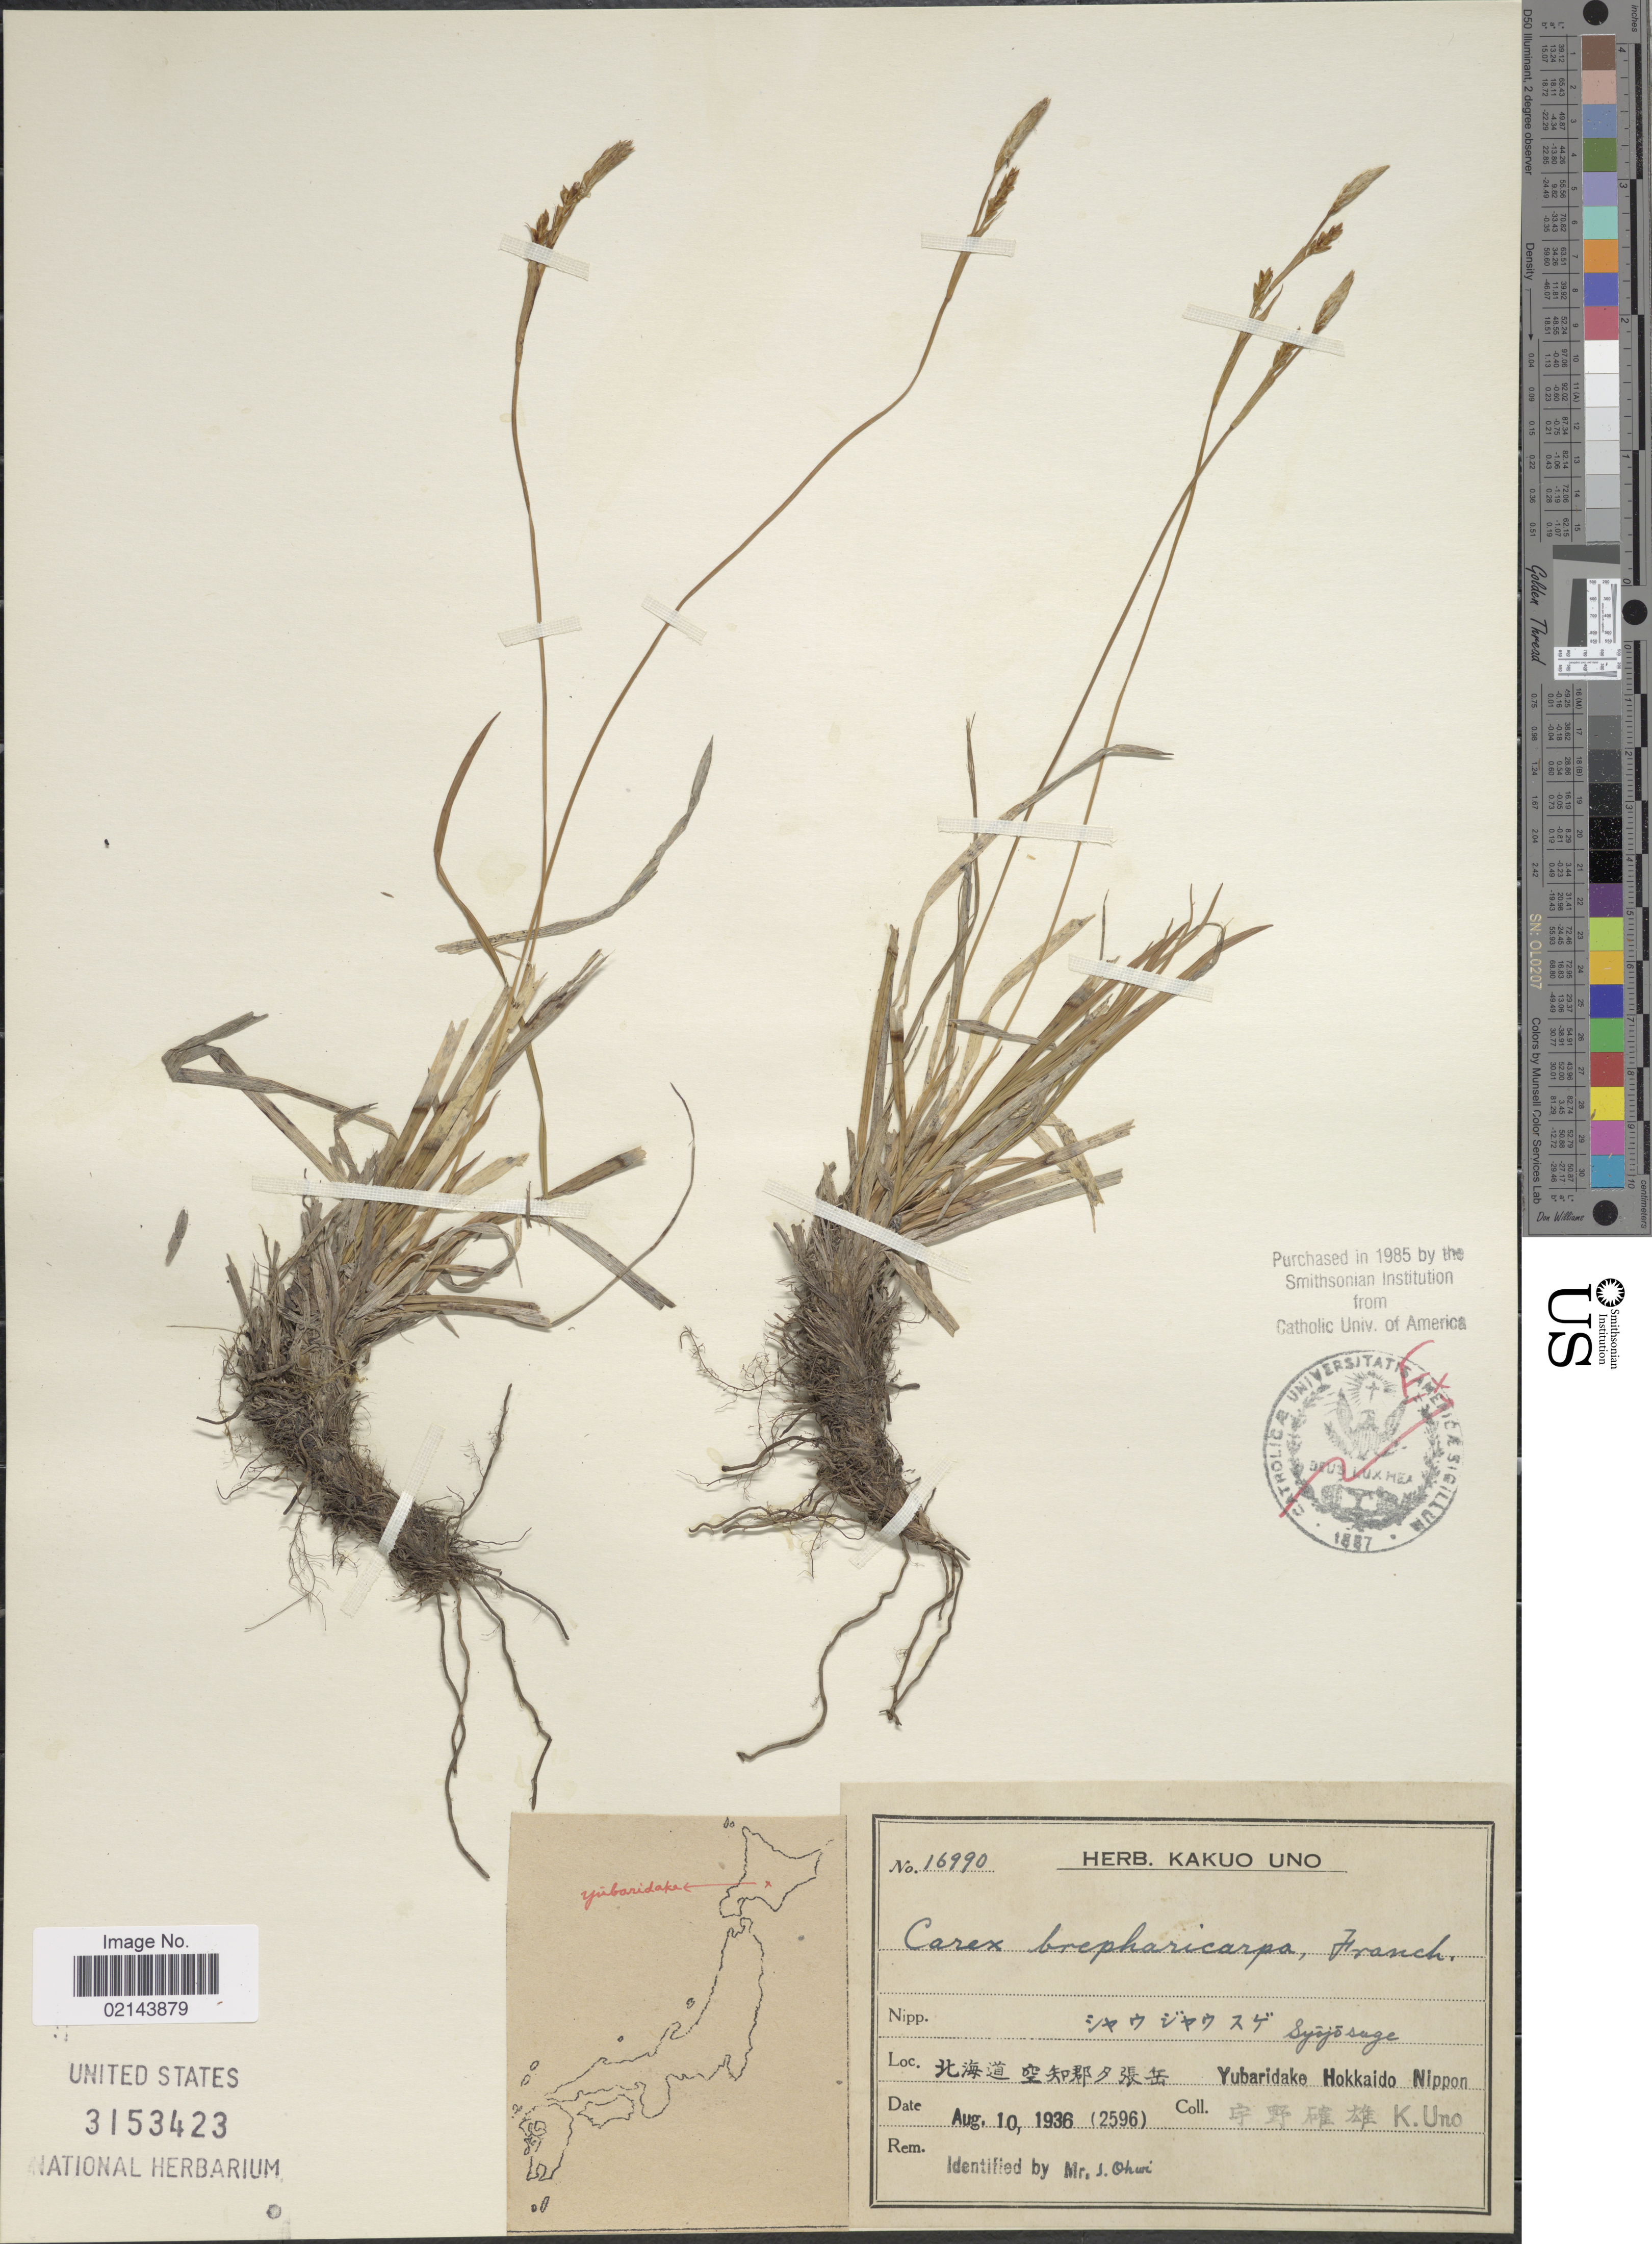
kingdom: Plantae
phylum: Tracheophyta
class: Liliopsida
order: Poales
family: Cyperaceae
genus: Carex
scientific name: Carex blepharicarpa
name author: Franch.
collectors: K. Uno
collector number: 16990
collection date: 1936-08-10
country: Japan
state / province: Hokkaidō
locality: Yubaridake, Hokkaido, Nippon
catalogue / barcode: US 3153423